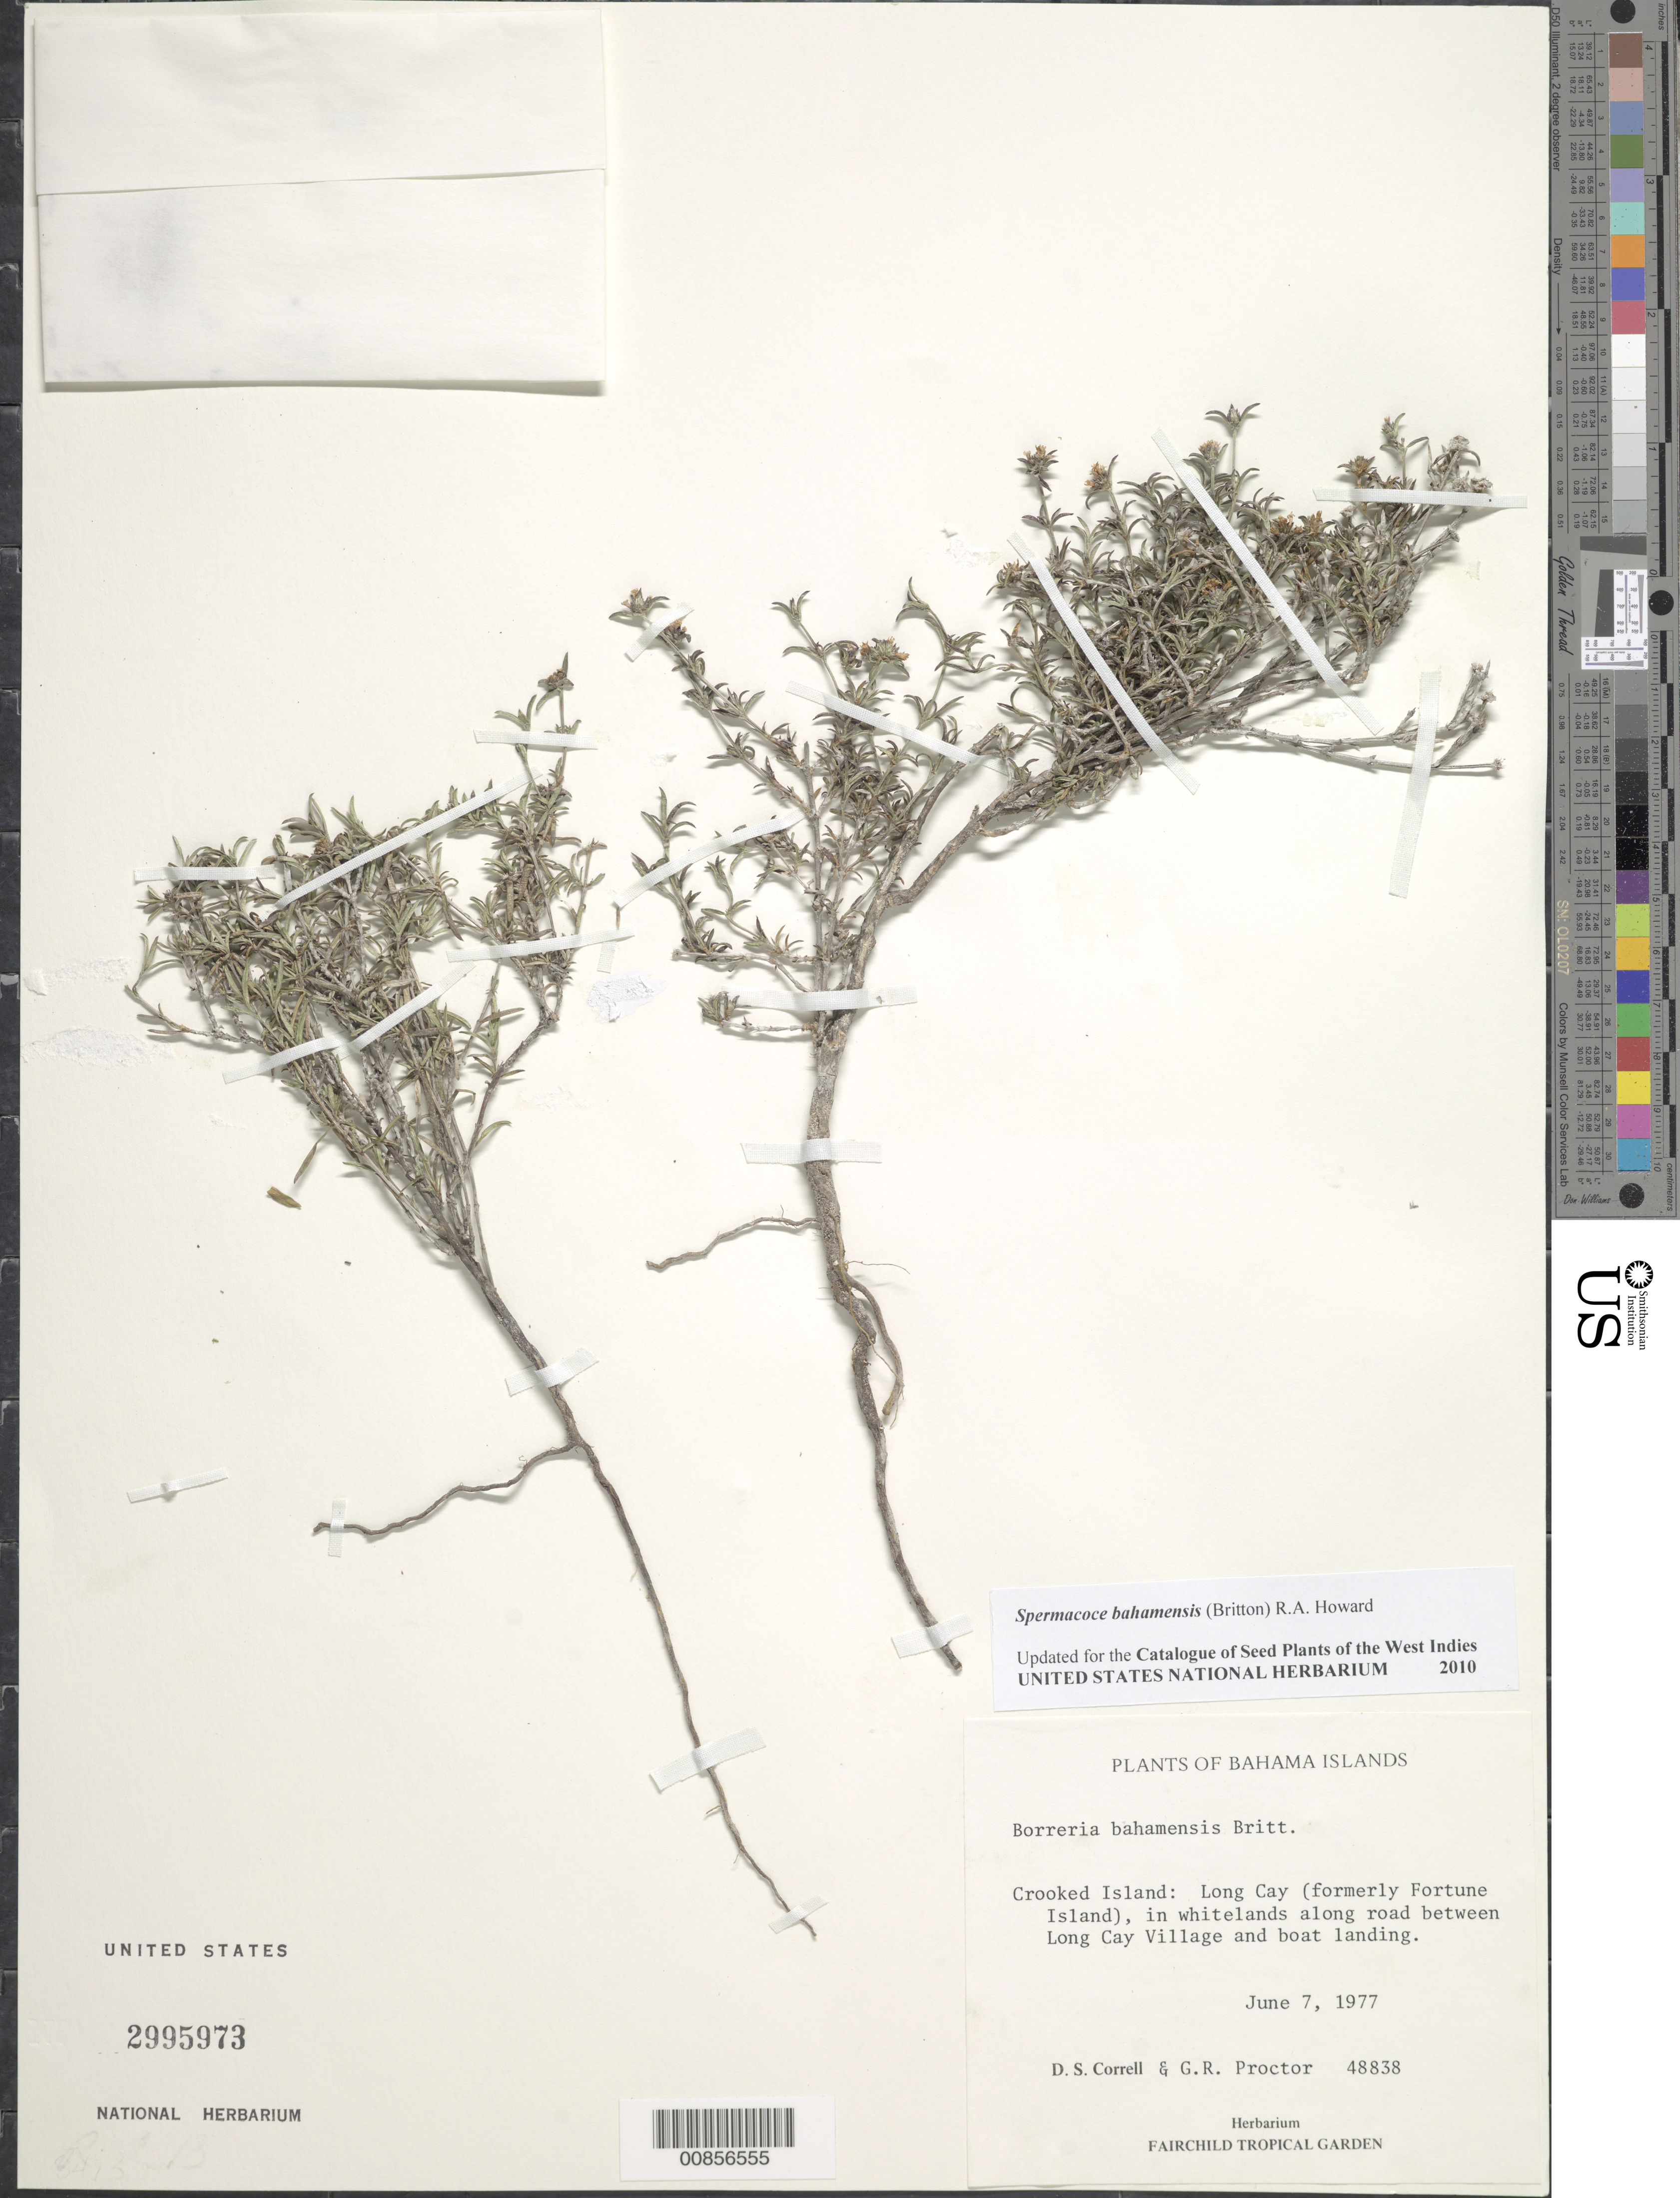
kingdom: Plantae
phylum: Tracheophyta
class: Magnoliopsida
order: Gentianales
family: Rubiaceae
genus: Spermacoce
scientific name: Spermacoce bahamensis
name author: (Britton) R.A. Howard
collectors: D. S. Correll & G. R. Proctor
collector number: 48838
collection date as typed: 07 Jun 1977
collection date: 1977-06-07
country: Bahamas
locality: Crooked Island: Long Cay (formerly Fortune Island). Along road between Long Cay Village and boat landing.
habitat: In whitelands along road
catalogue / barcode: US 2995973